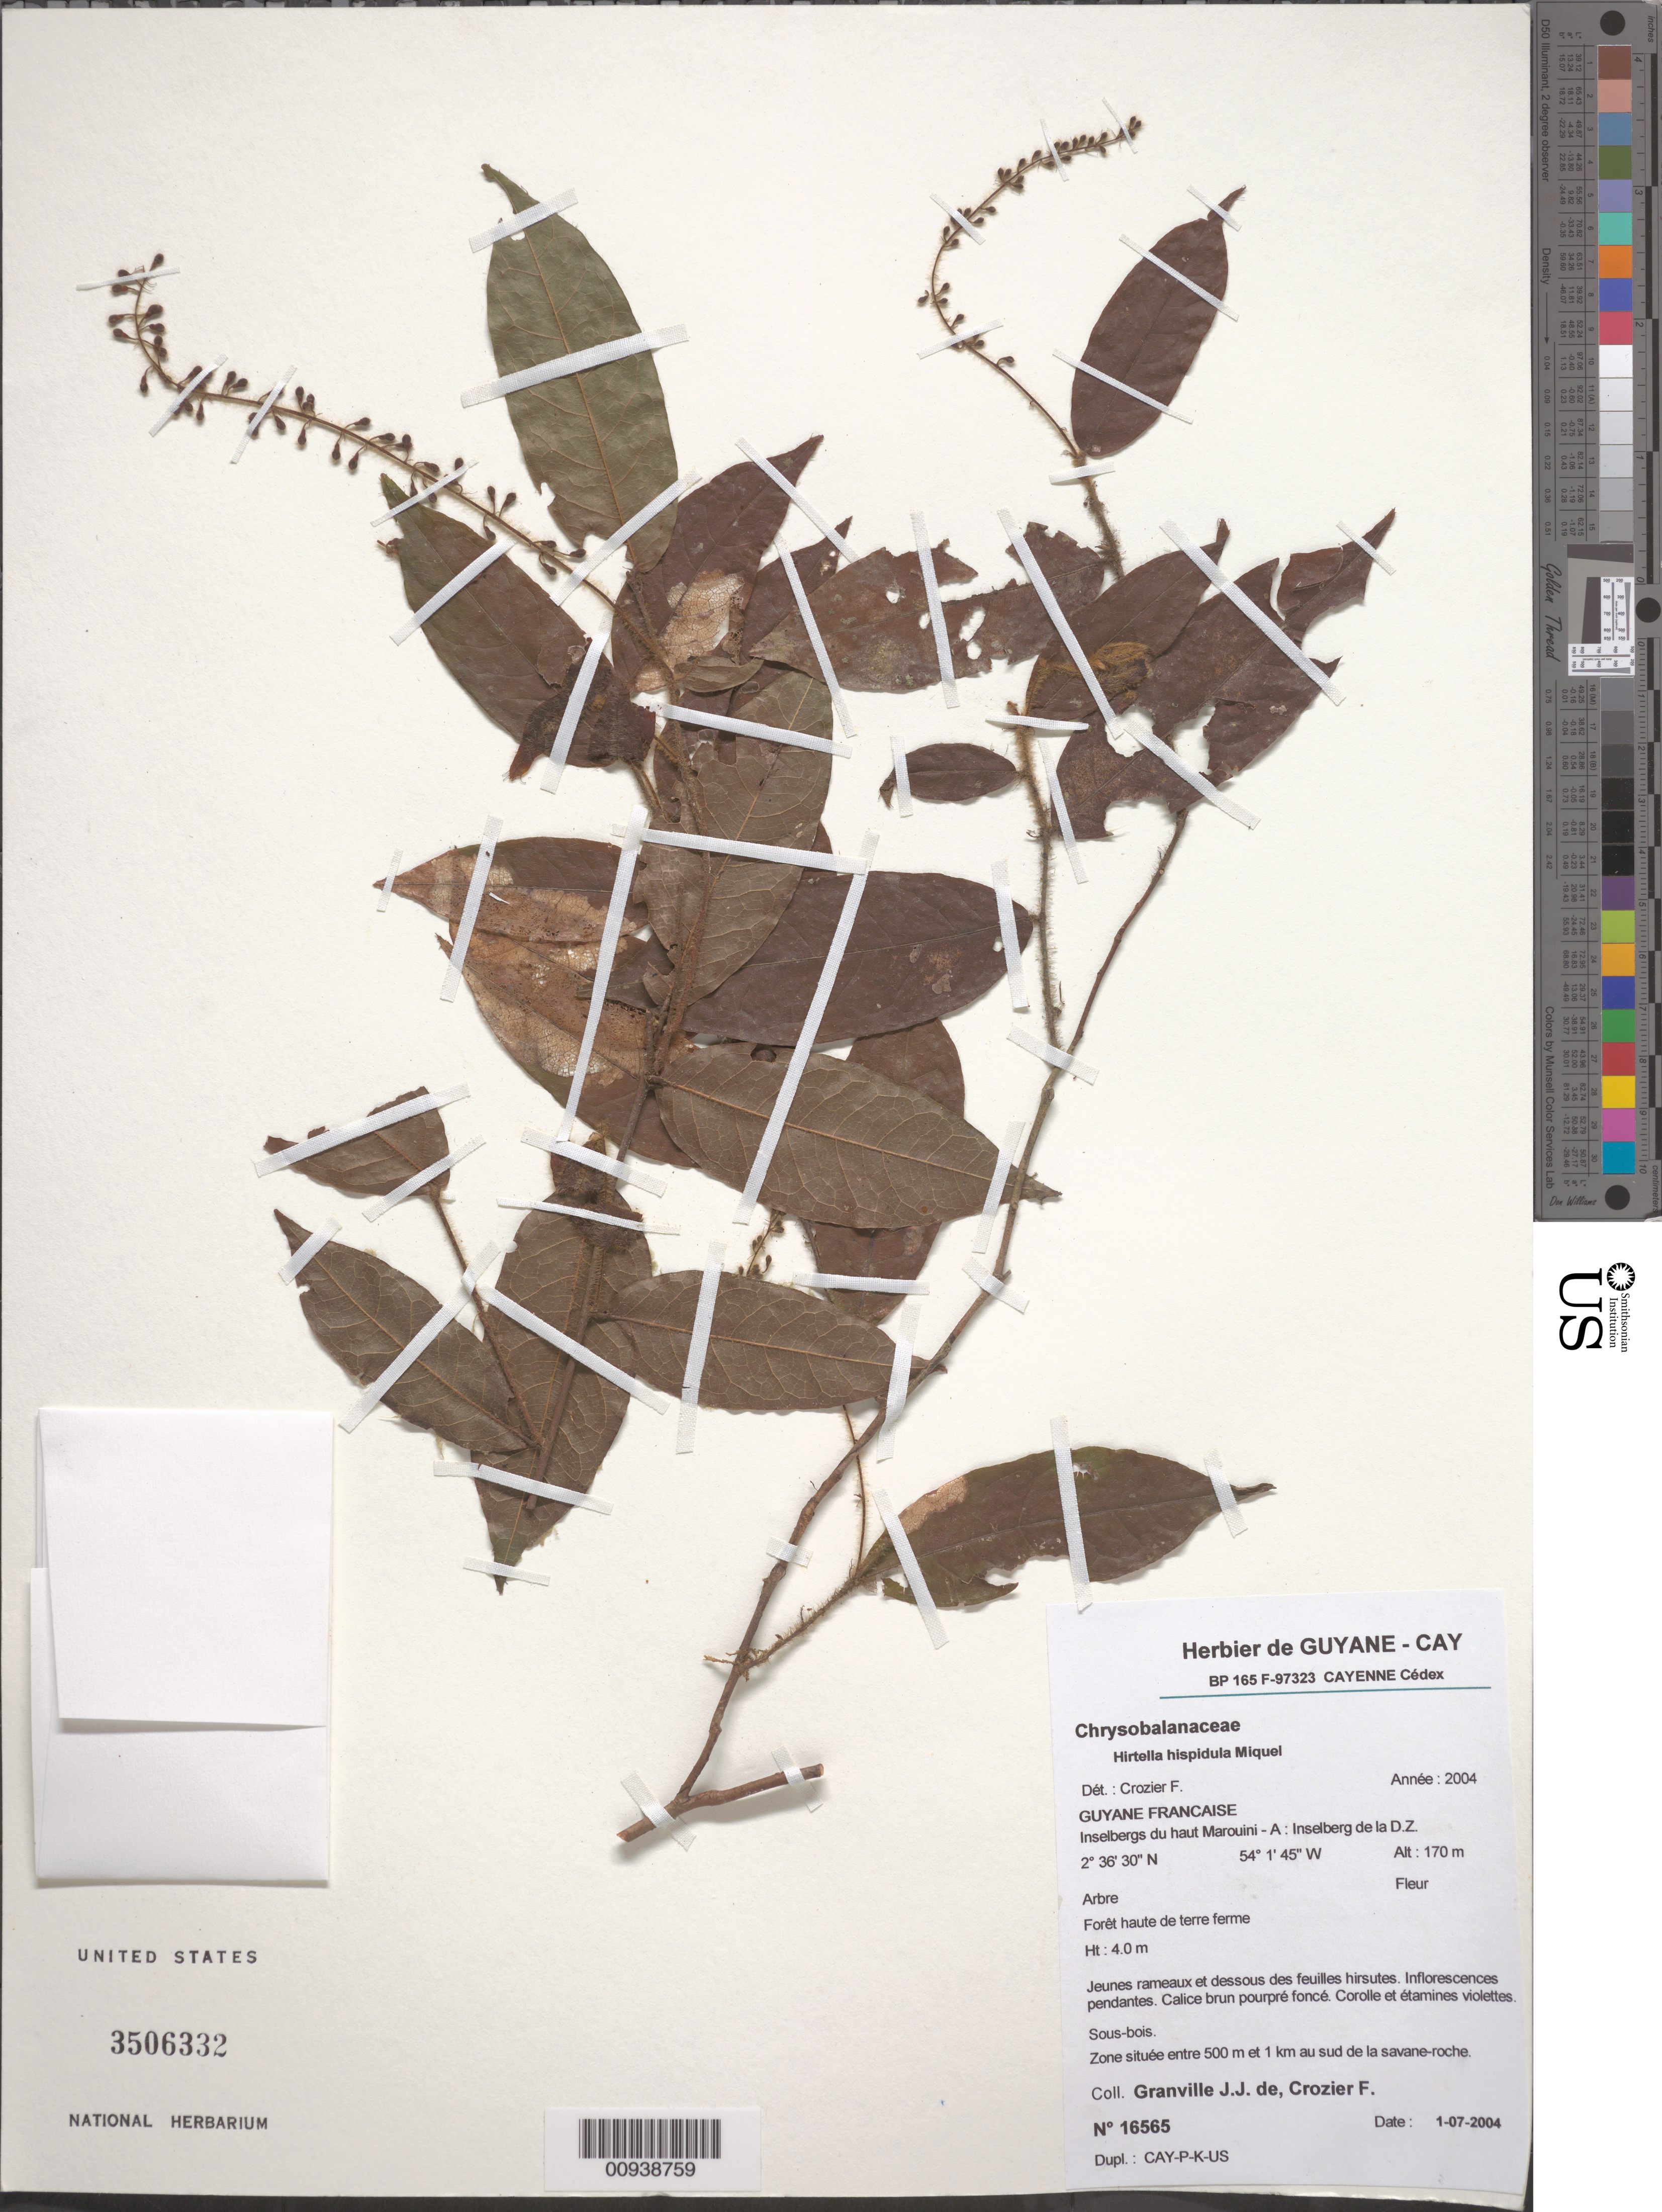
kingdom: Plantae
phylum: Tracheophyta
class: Magnoliopsida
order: Malpighiales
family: Chrysobalanaceae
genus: Hirtella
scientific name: Hirtella hispidula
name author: Miq.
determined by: Crozier, F.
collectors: J.-J. de Granville & F. Crozier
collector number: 16565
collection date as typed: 1-Jul-04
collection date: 2004-07-01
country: French Guiana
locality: Haut Marouini-A; Inselberg de la D.Z.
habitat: Zone situee entre 500m et 1km au sud de la savane-roche; forêt haute de terre ferme, sous bois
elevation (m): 170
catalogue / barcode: US 3506332